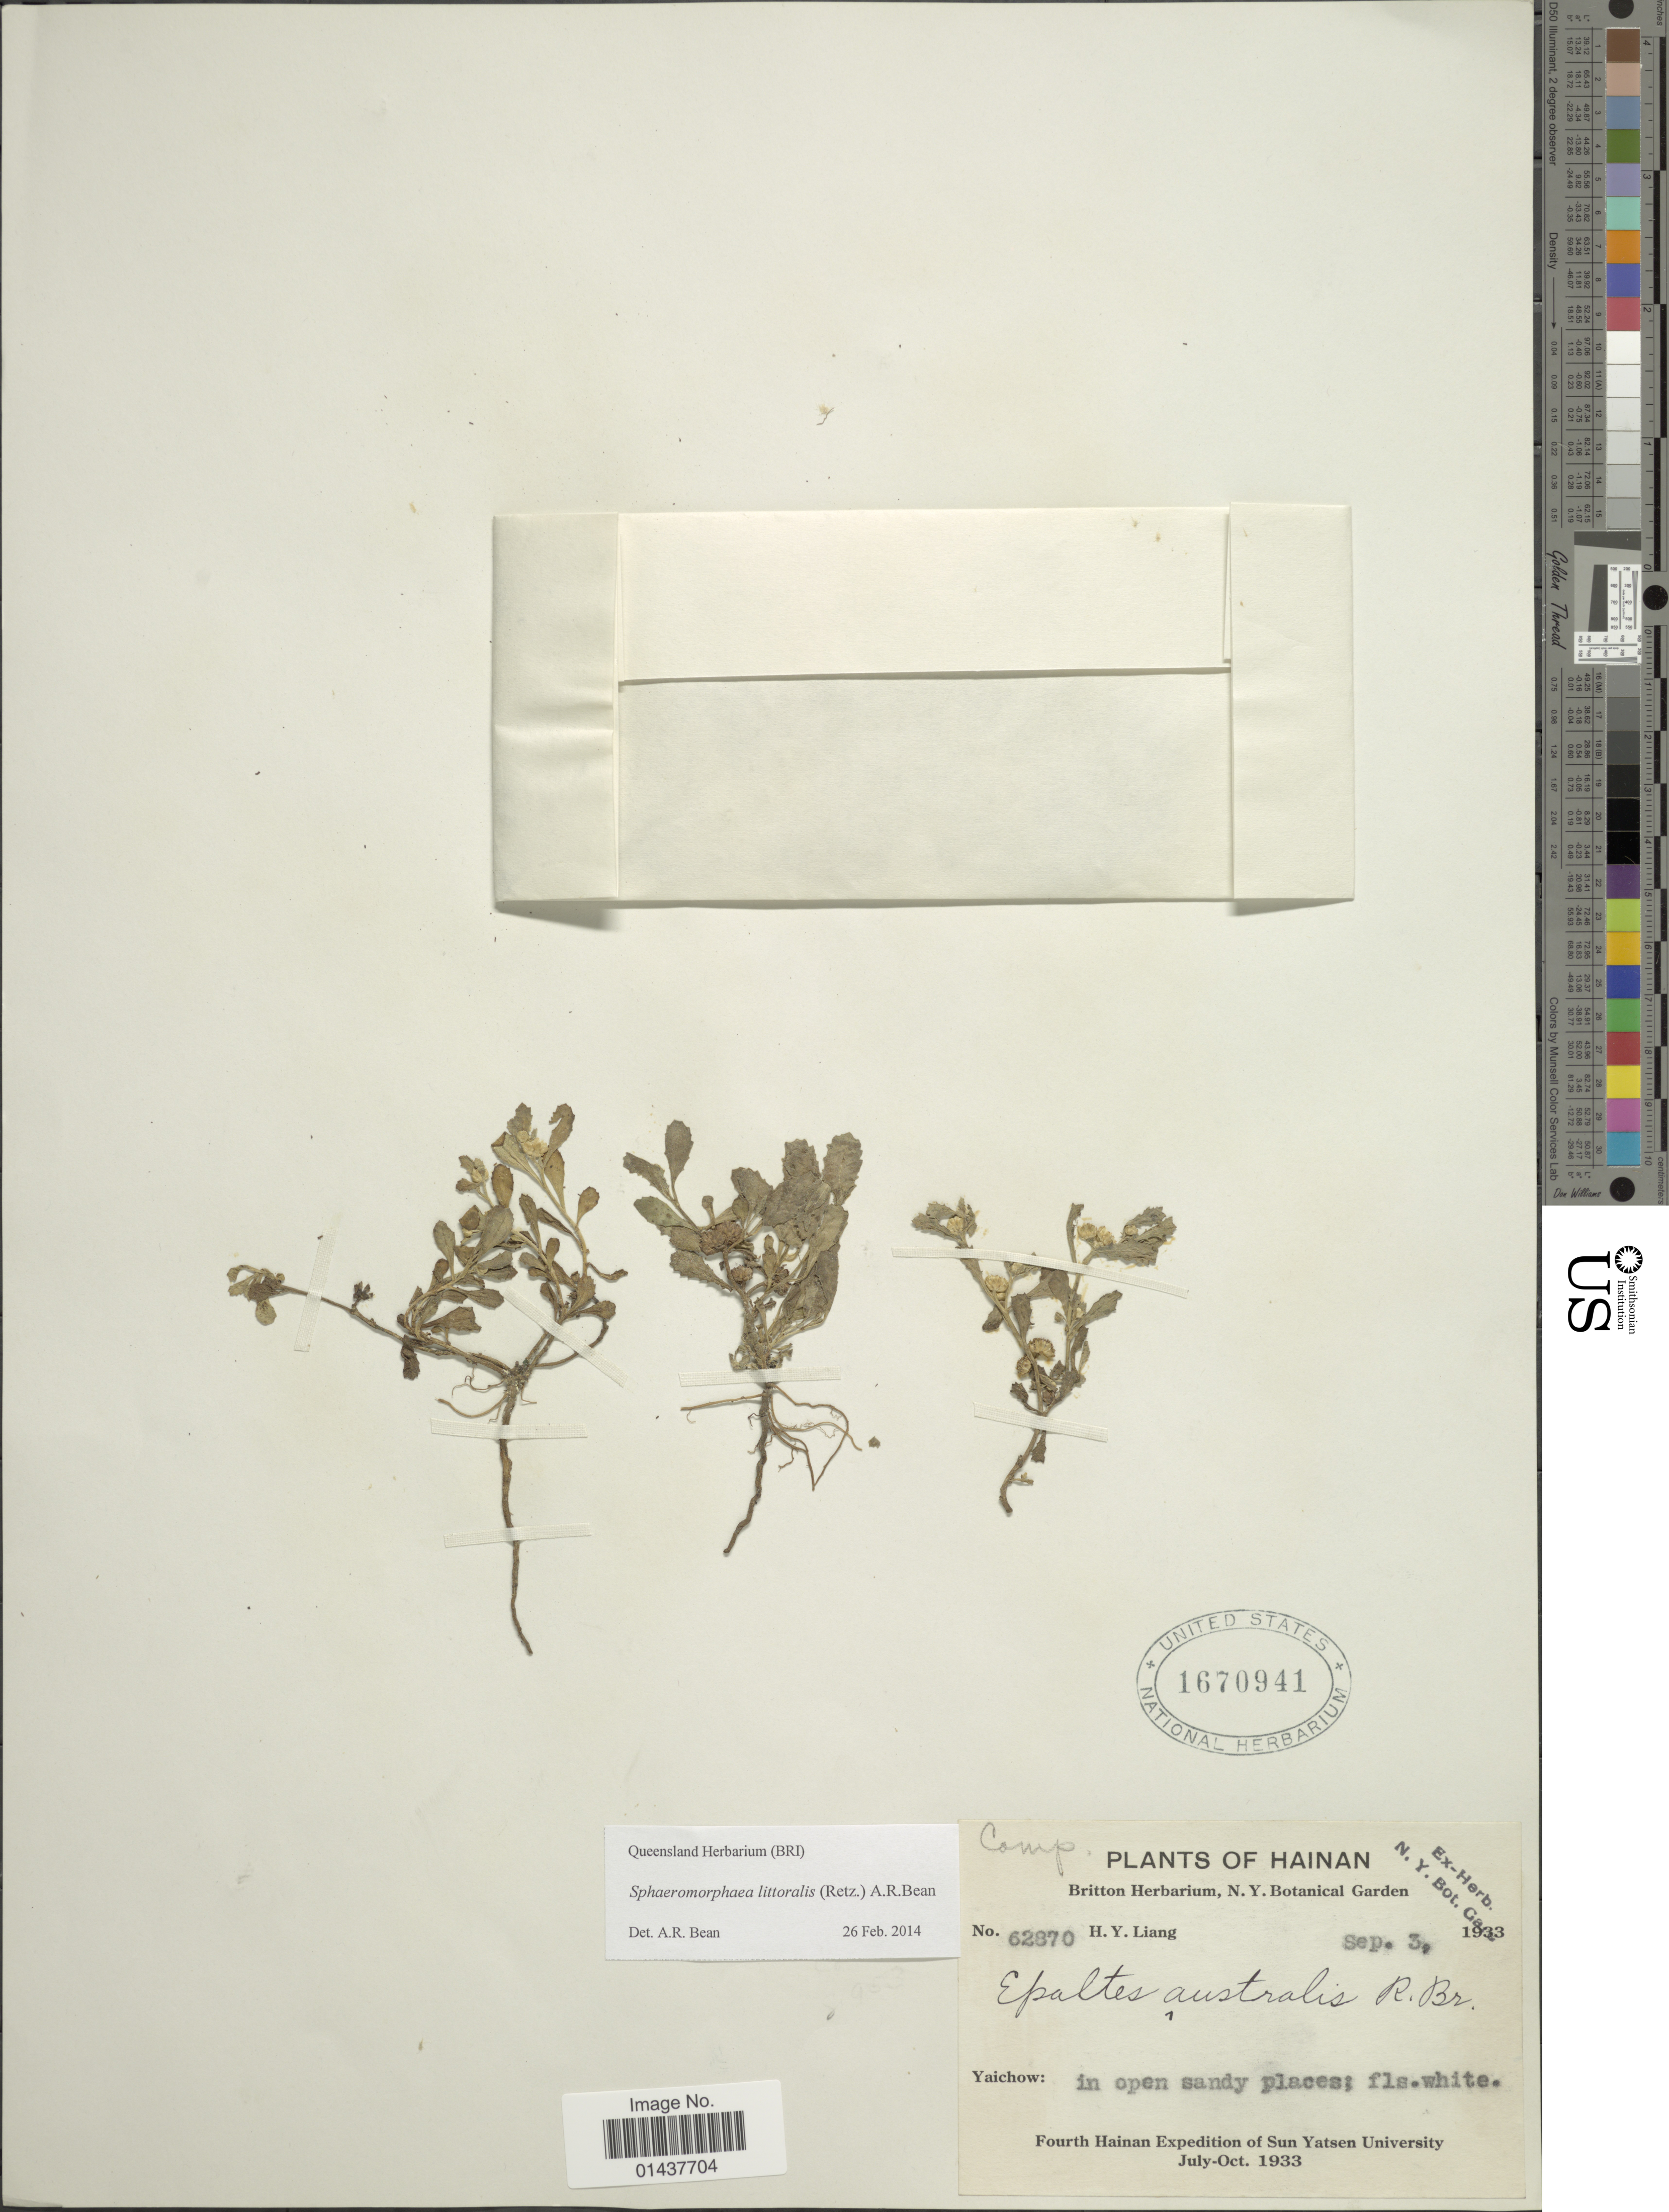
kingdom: Plantae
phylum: Tracheophyta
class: Magnoliopsida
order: Asterales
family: Asteraceae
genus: Sphaeromorphaea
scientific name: Sphaeromorphaea littoralis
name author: (Retz.) A.R. Bean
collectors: H. Y. Liang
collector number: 62870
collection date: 1933-09-03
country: China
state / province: Hainan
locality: Yaichow: in open sandy places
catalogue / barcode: US 1670941